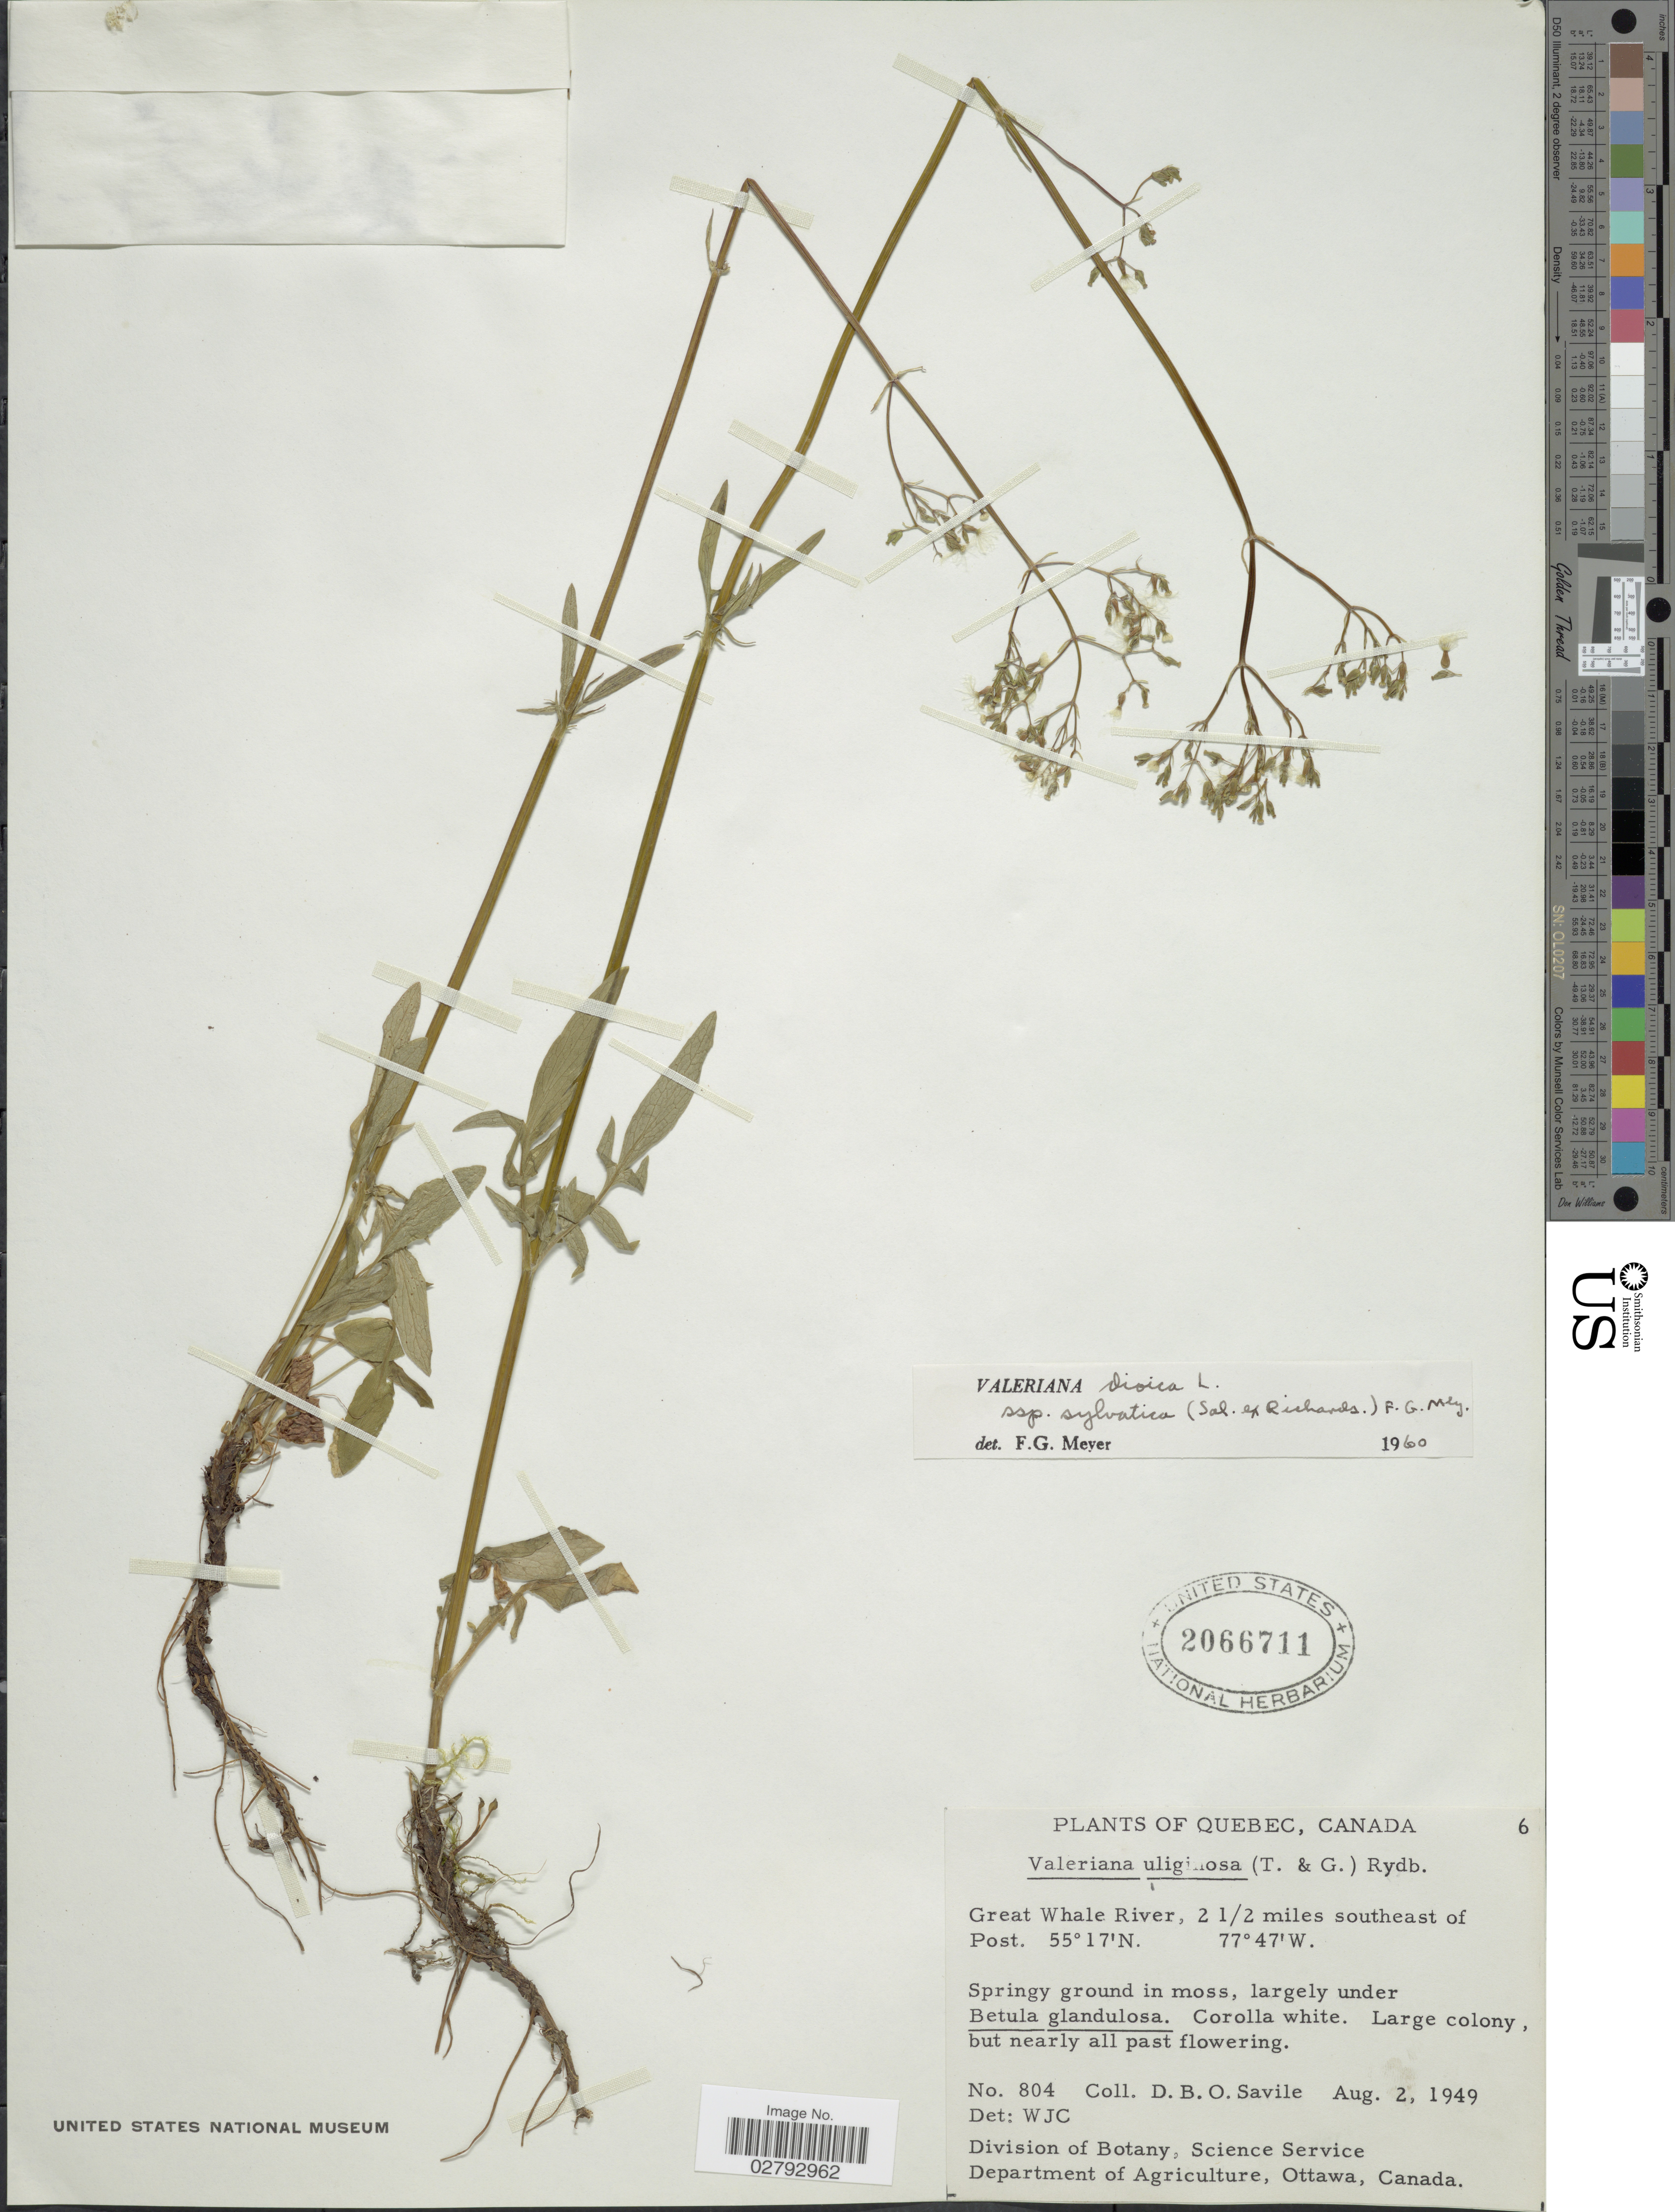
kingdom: Plantae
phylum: Tracheophyta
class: Magnoliopsida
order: Dipsacales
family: Caprifoliaceae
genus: Valeriana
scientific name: Valeriana dioica subsp. sylvatica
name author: (Sol. ex Richardson) F.G. Mey.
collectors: D. Savile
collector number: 804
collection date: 1949-08-02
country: Canada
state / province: Quebec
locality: Great Whale River, 2 1/2 miles southeast of Post.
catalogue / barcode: US 2066711